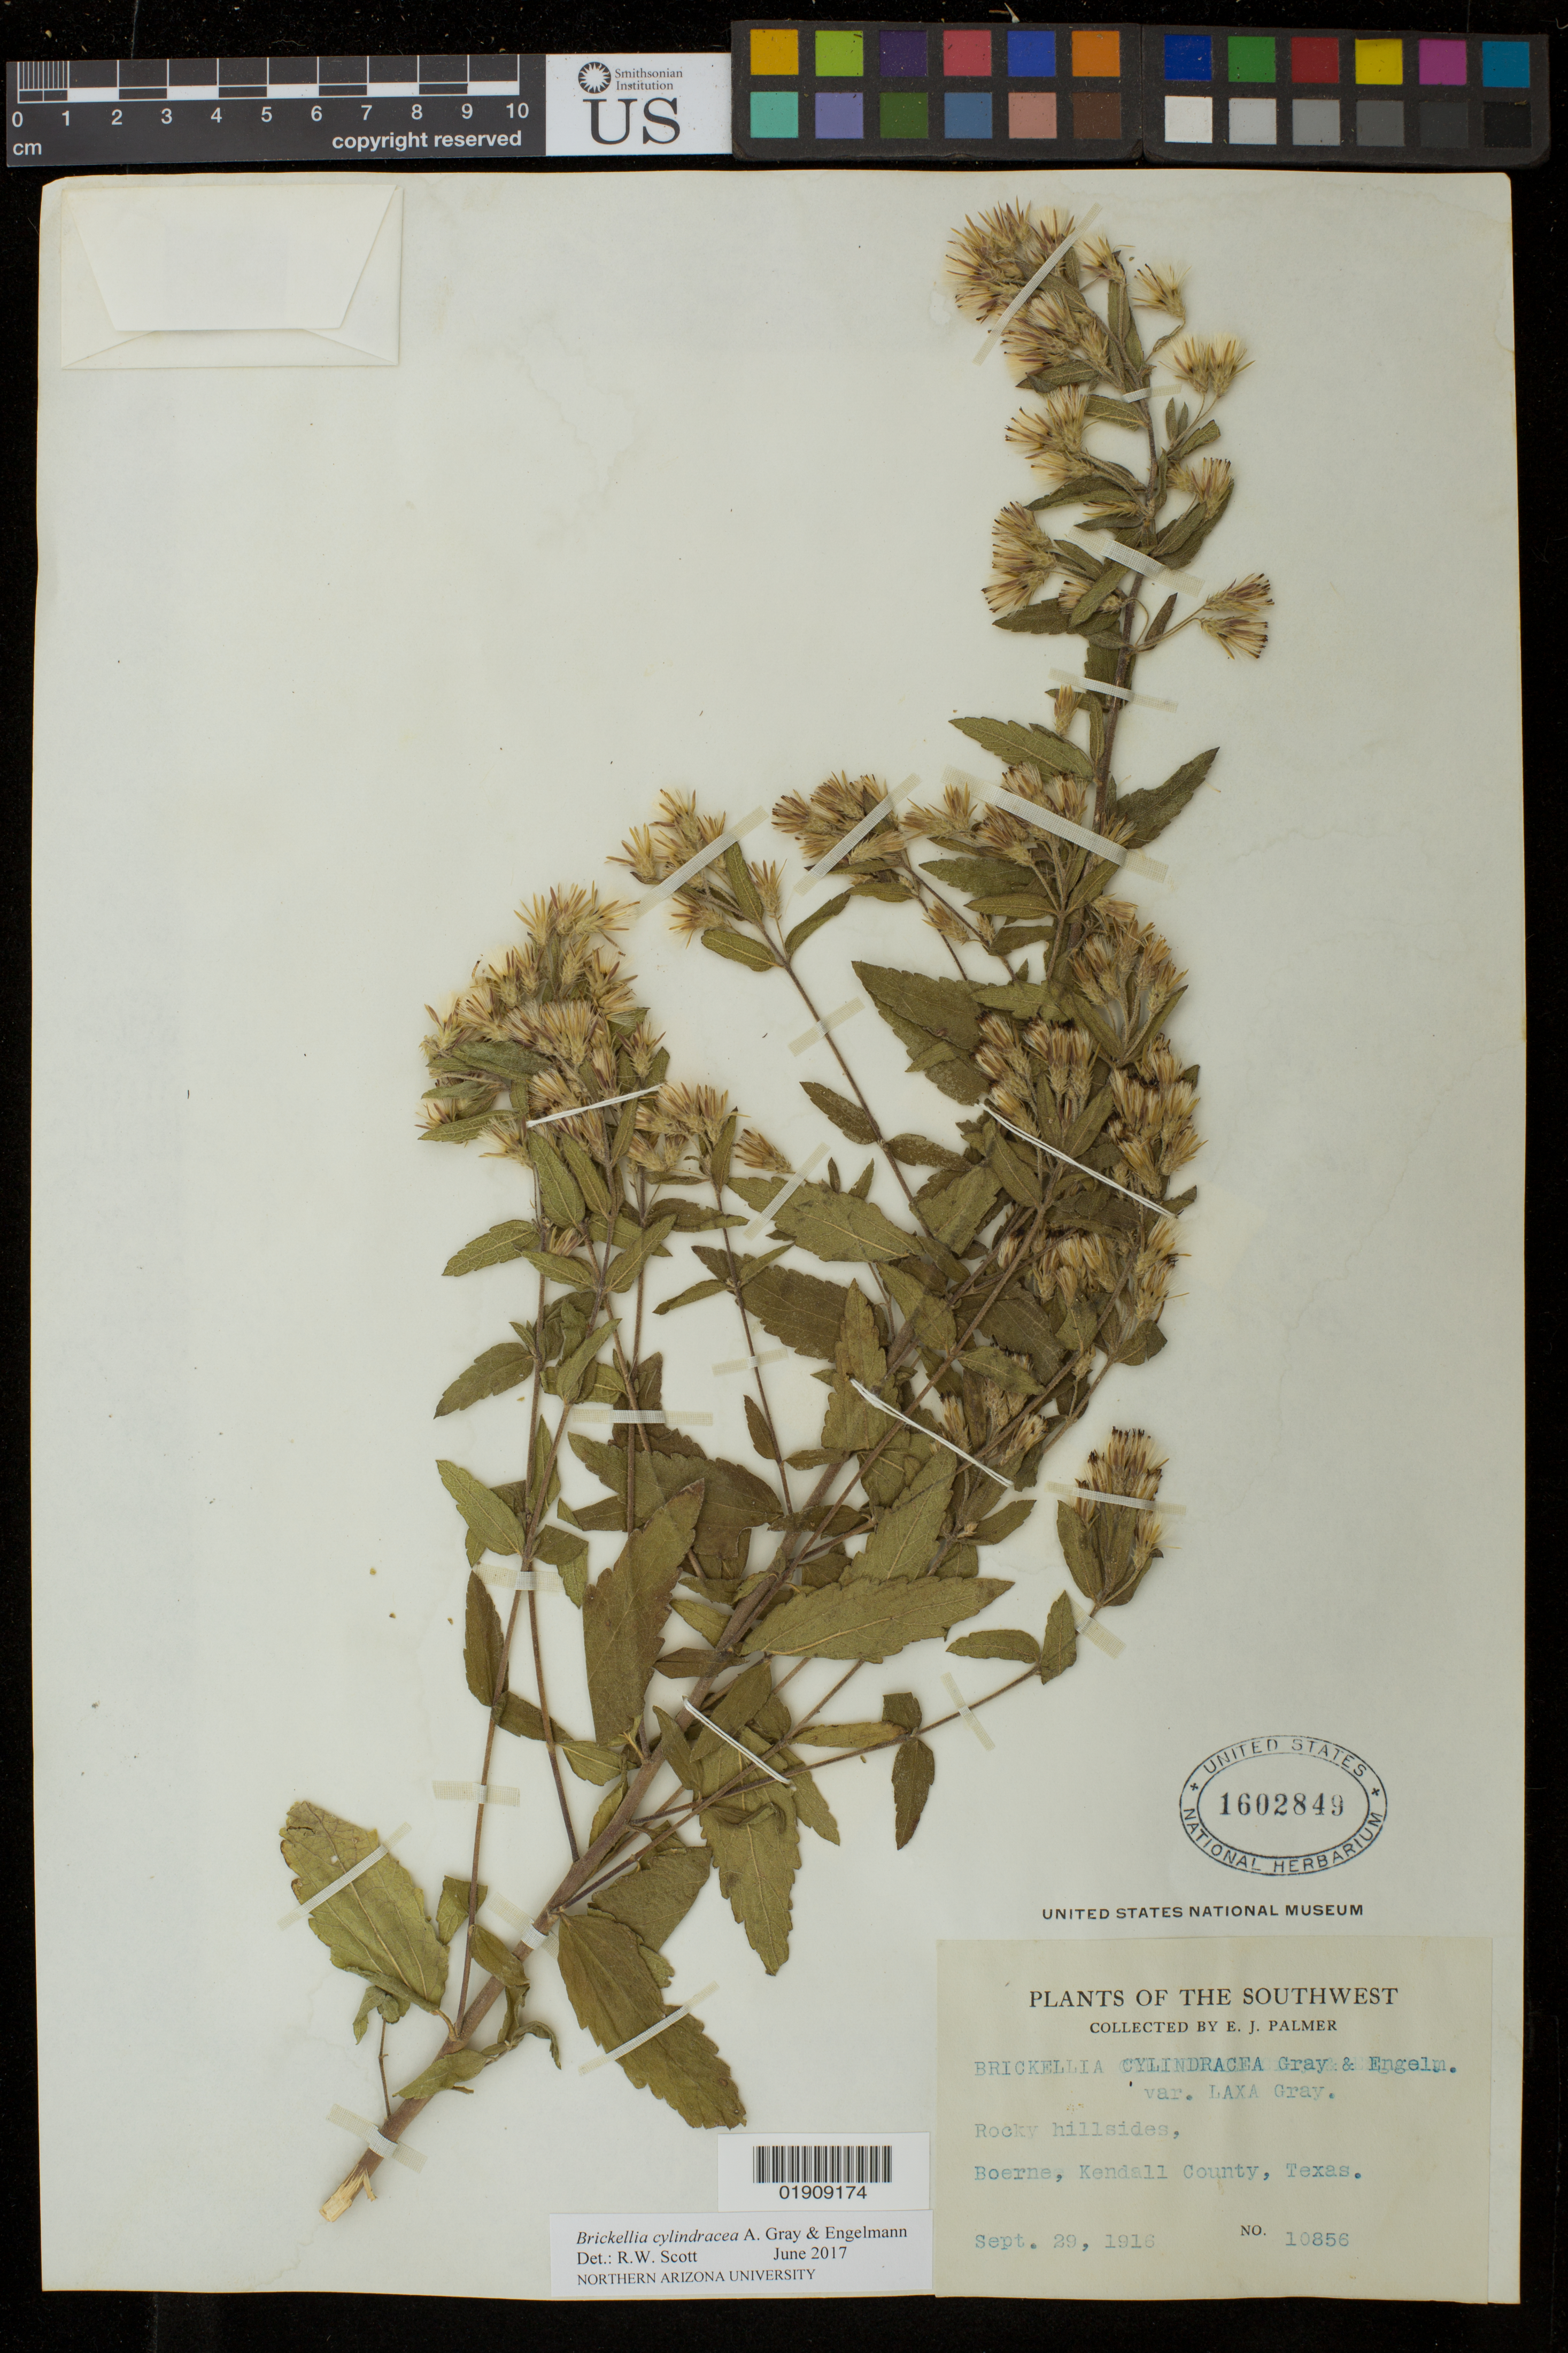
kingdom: Plantae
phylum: Tracheophyta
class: Magnoliopsida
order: Asterales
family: Asteraceae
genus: Brickellia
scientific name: Brickellia cylindracea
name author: A. Gray & Engelm. in A. Gray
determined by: Scott, Randall W., (ASC), Northern Arizona University (UNITED STATES)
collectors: E. J. Palmer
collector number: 10856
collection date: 1916-09-29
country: United States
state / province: Texas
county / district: Kendall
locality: Boerne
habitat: Rocky hillsides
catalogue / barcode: US 1602849